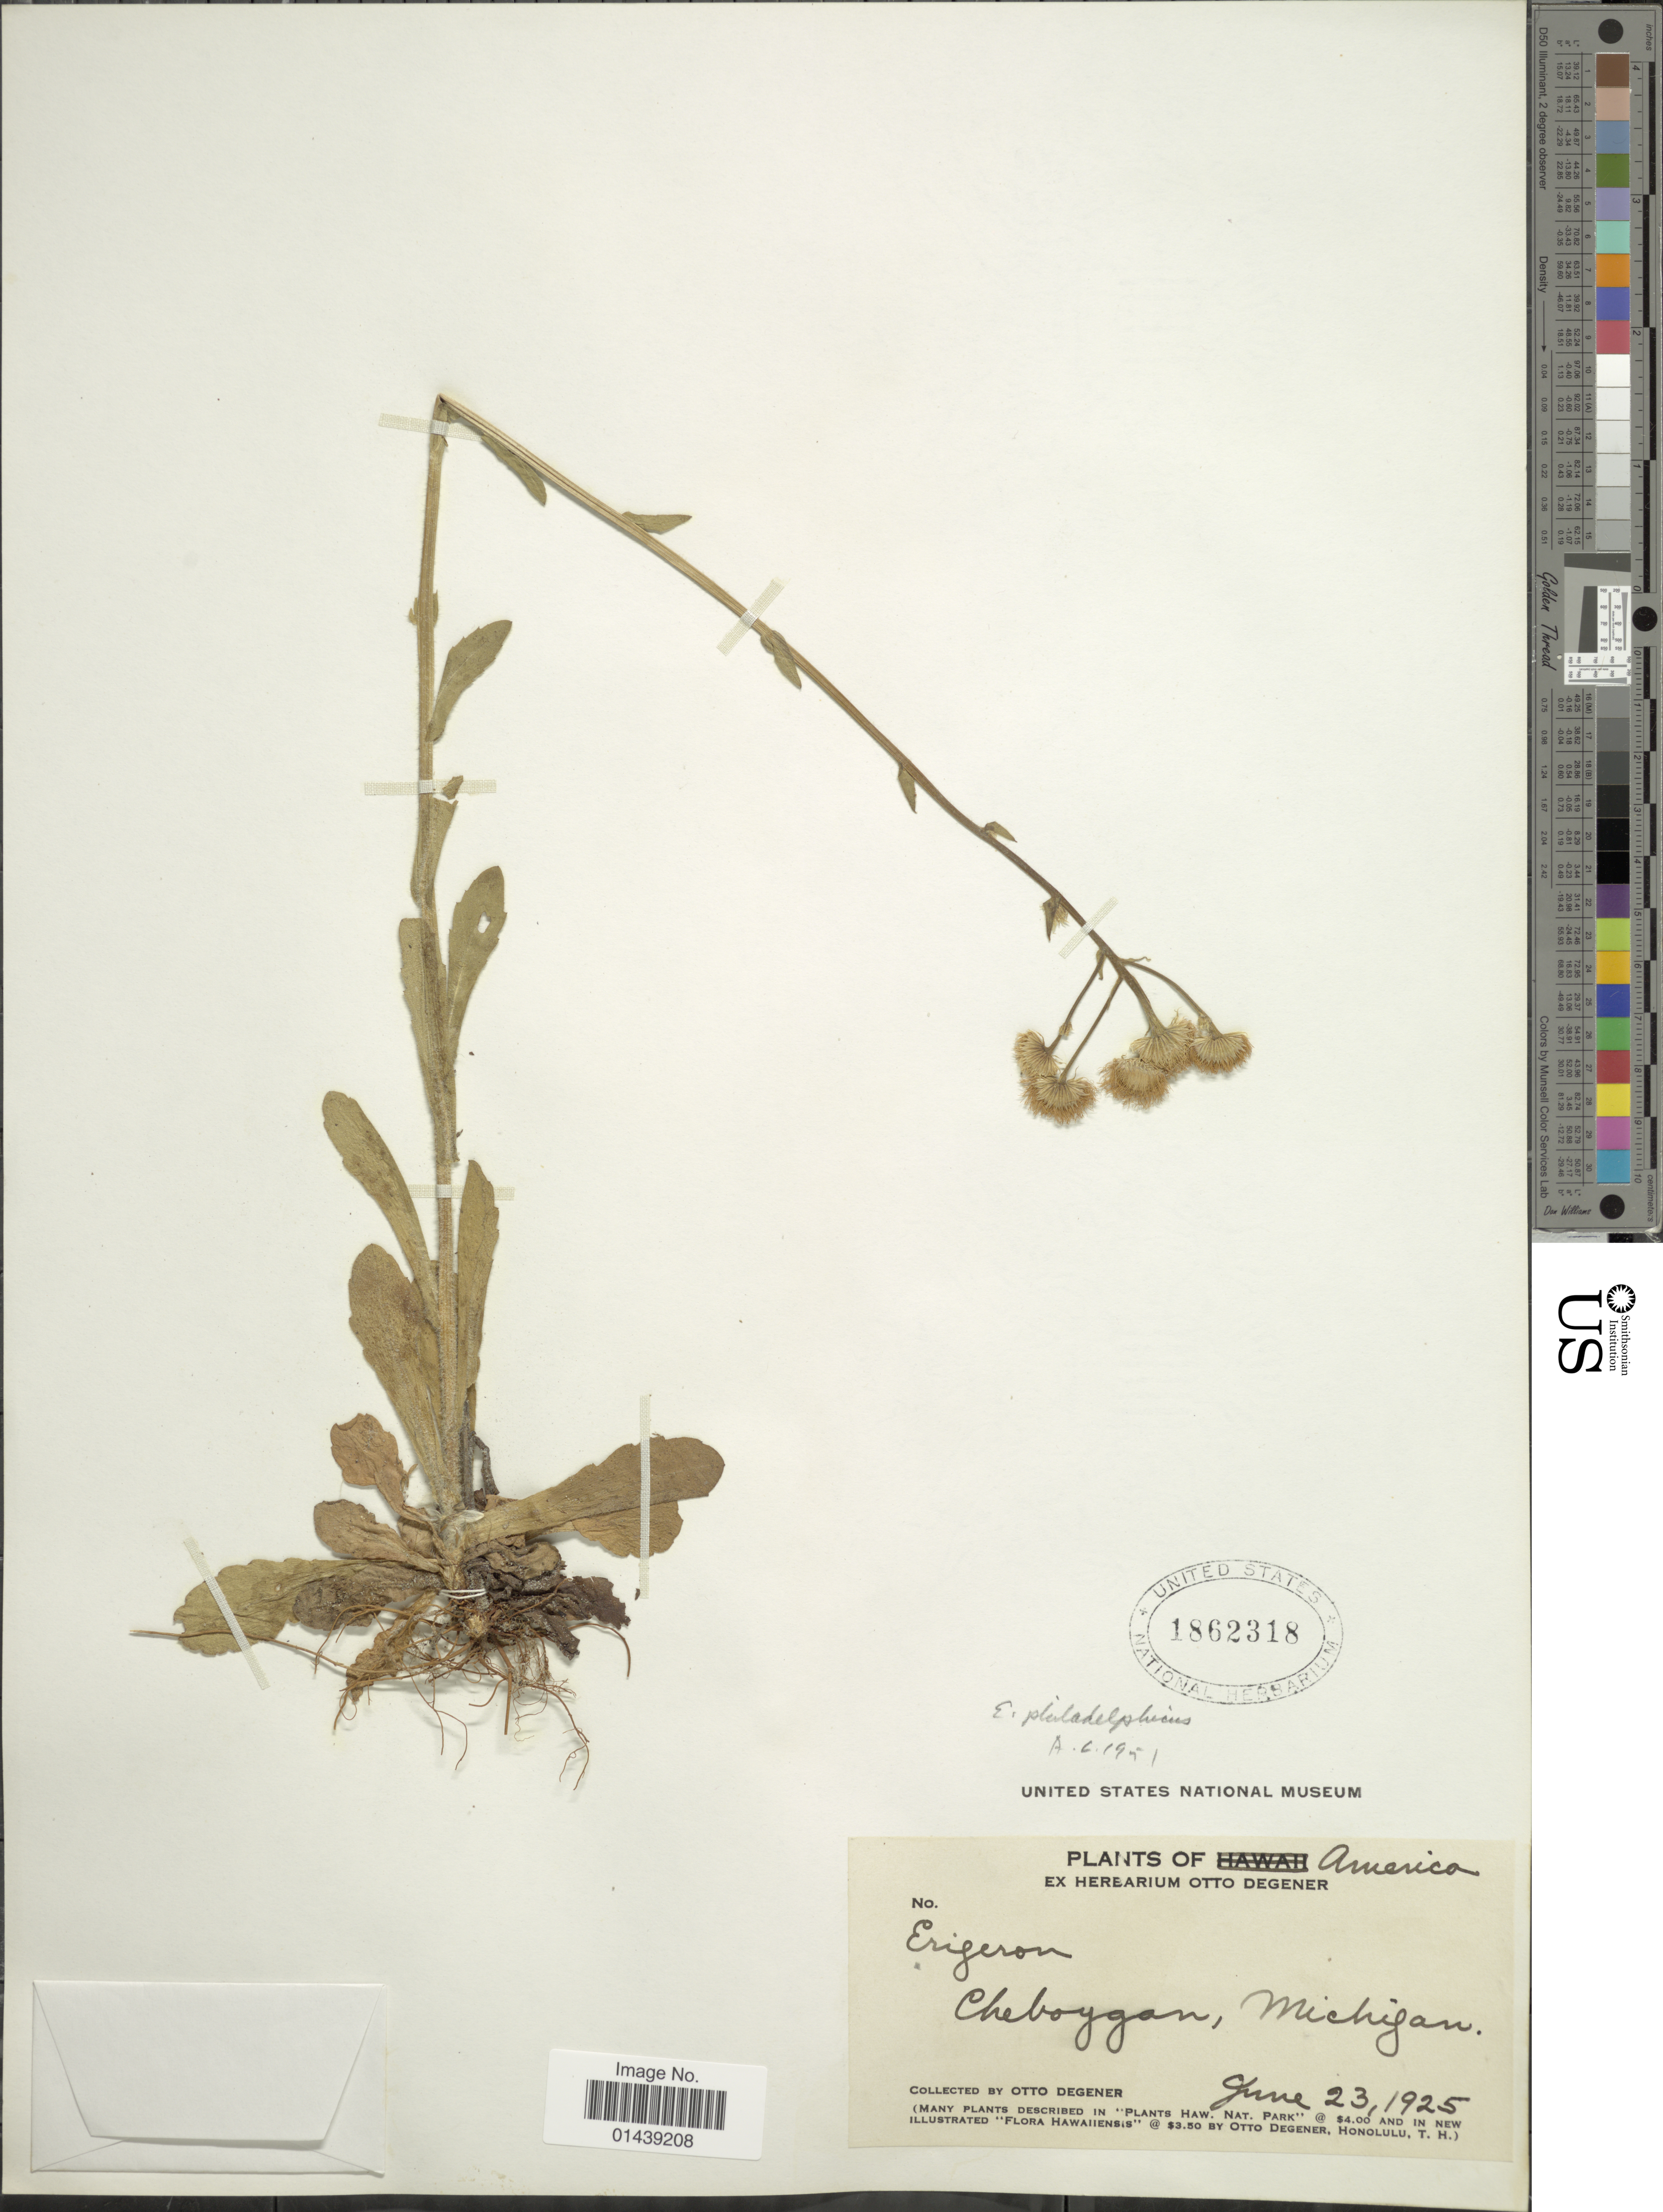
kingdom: Plantae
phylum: Tracheophyta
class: Magnoliopsida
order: Asterales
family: Asteraceae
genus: Erigeron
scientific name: Erigeron philadelphicus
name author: L.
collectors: O. Degener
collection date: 1925-06-23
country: United States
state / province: Michigan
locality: Cheboygan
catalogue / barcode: US 1862318